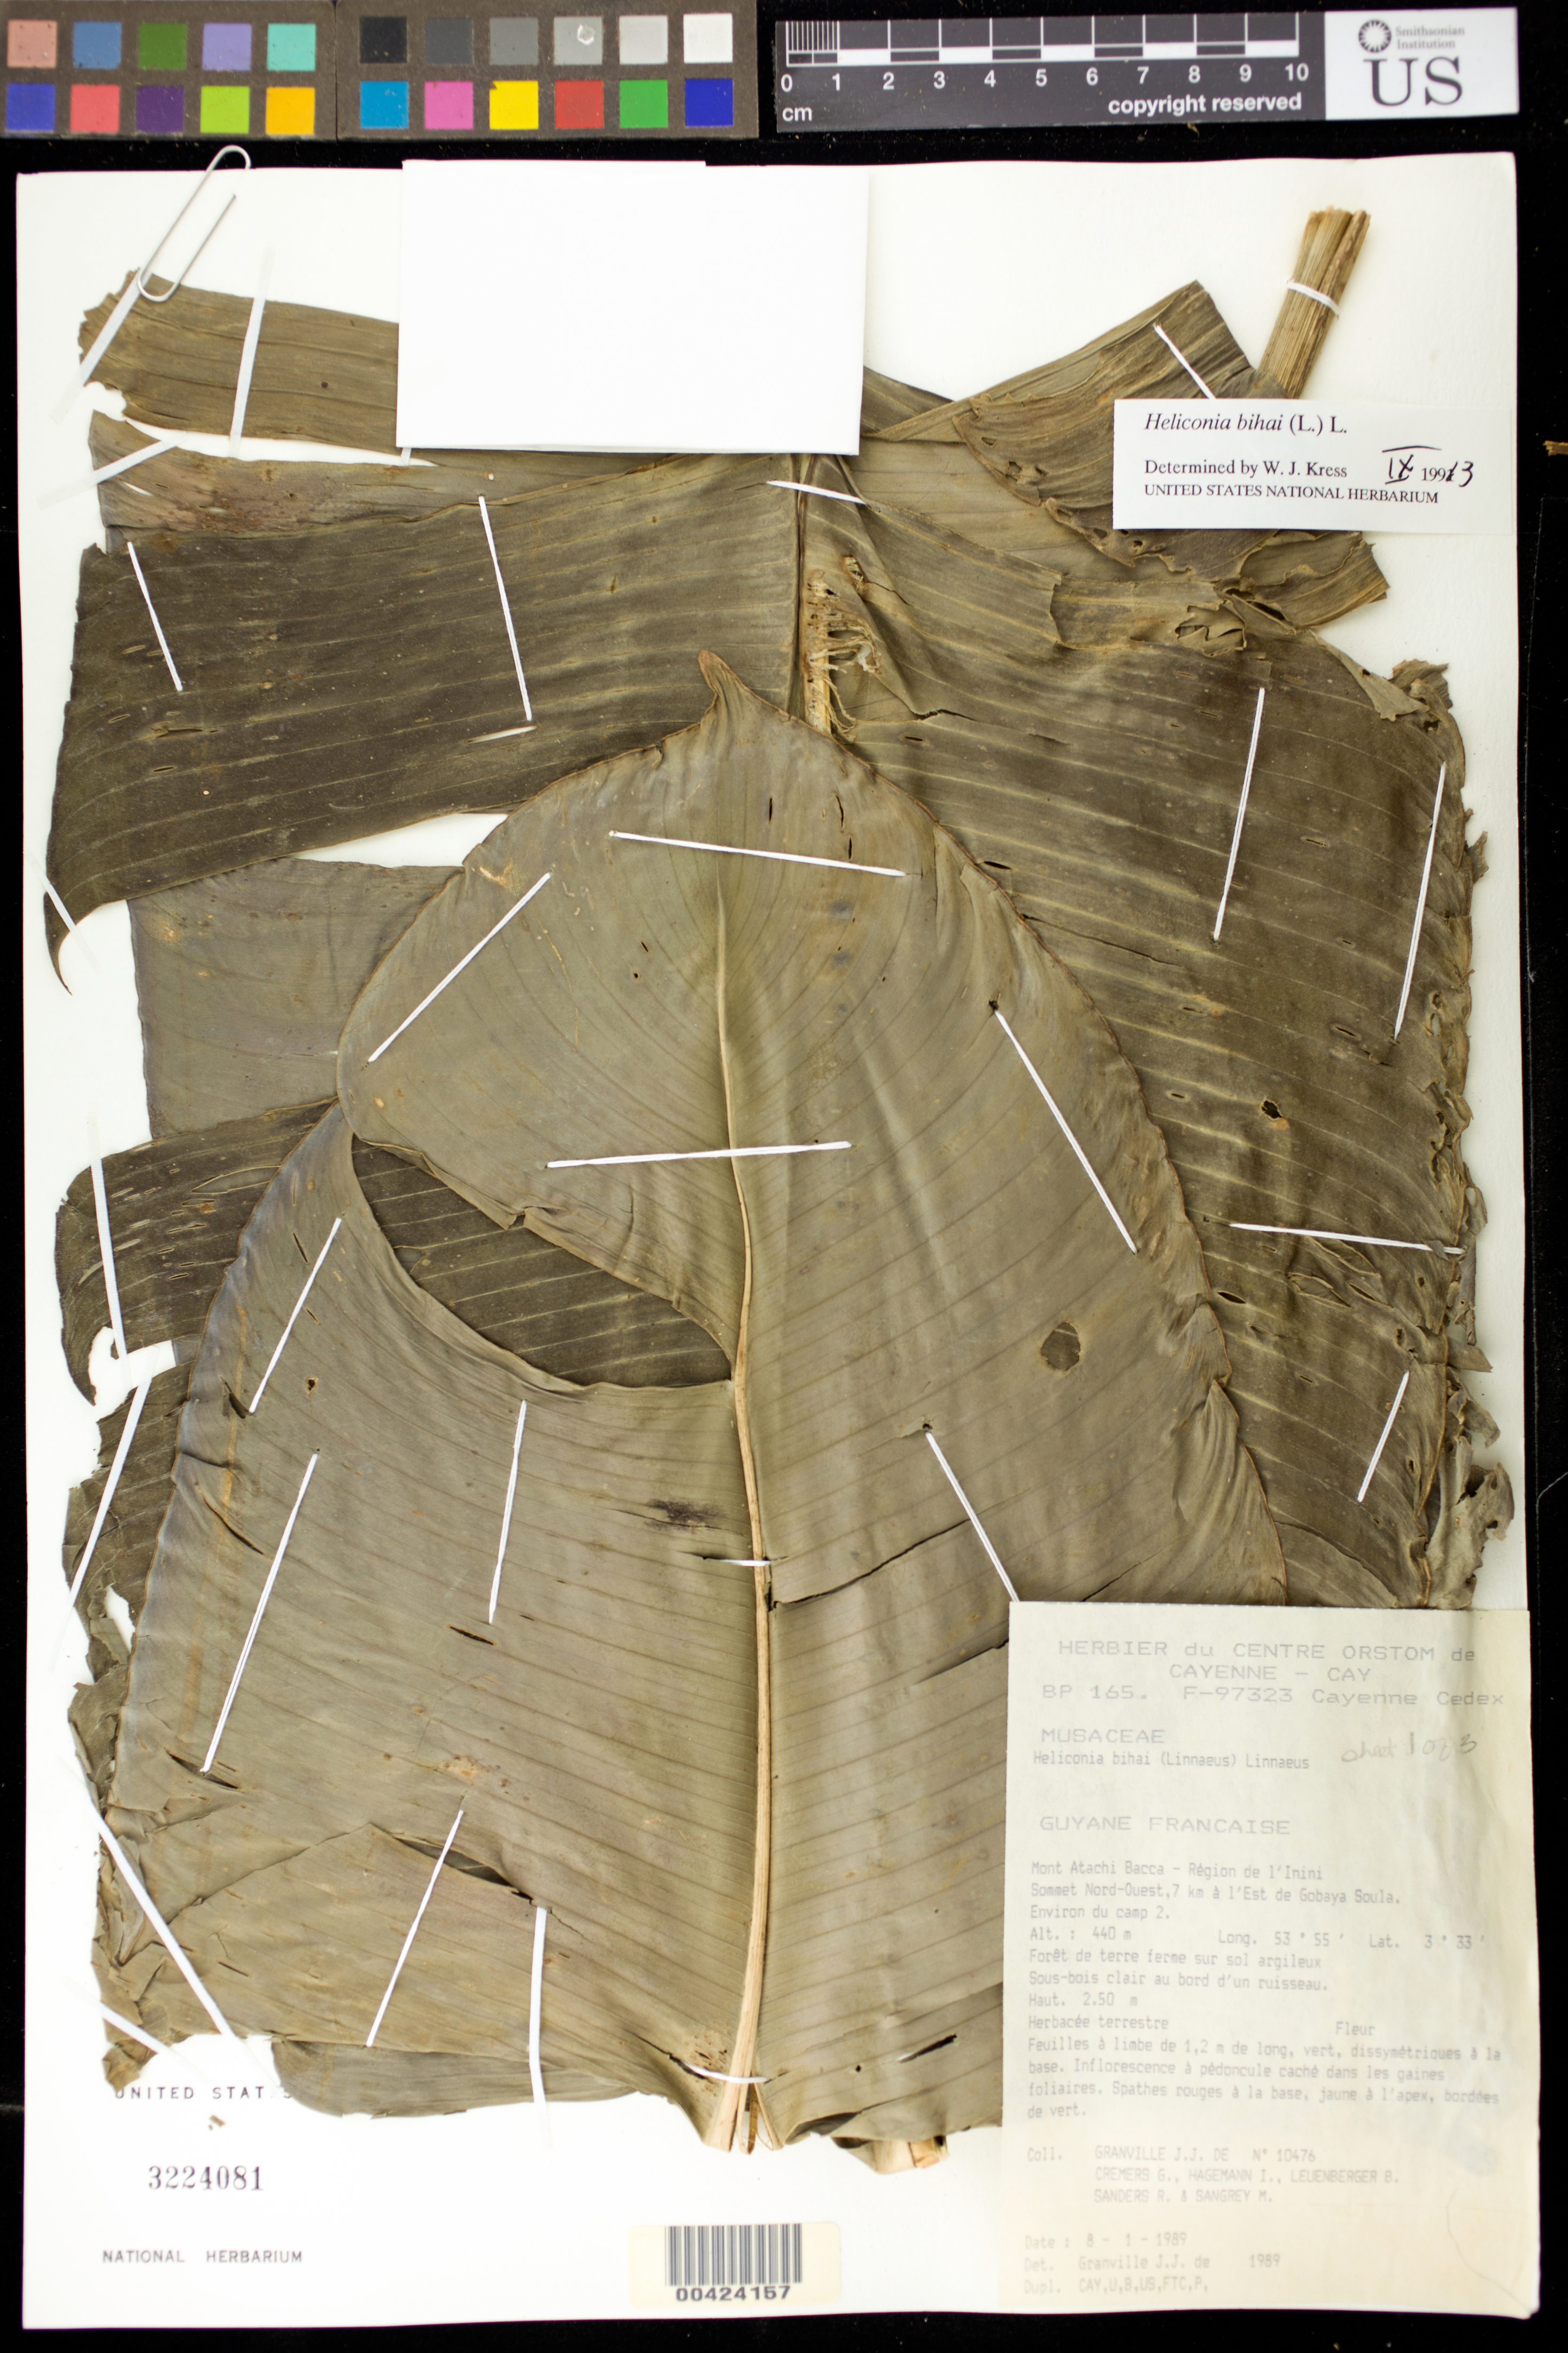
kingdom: Plantae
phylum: Tracheophyta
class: Liliopsida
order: Zingiberales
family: Heliconiaceae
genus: Heliconia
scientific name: Heliconia bihai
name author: (L.) L.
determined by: Kress, W. J., (US), Smithsonian Institution - National Museum of Natural History (UNITED STATES)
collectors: J.-J. de Granville, G. Cremers, I. Hagemann, B. Leuenberger, R. Sanders & M. S. Sangrey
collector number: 10476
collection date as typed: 08 Jan 1989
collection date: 1989-01-08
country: French Guiana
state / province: Saint-Laurent-du-Maroni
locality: Mont atachi bacca; sommet nord-ouest, 7 km a l'est de gobaya soula. [in former inini arrondissement.]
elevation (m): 440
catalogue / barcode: US 3224081